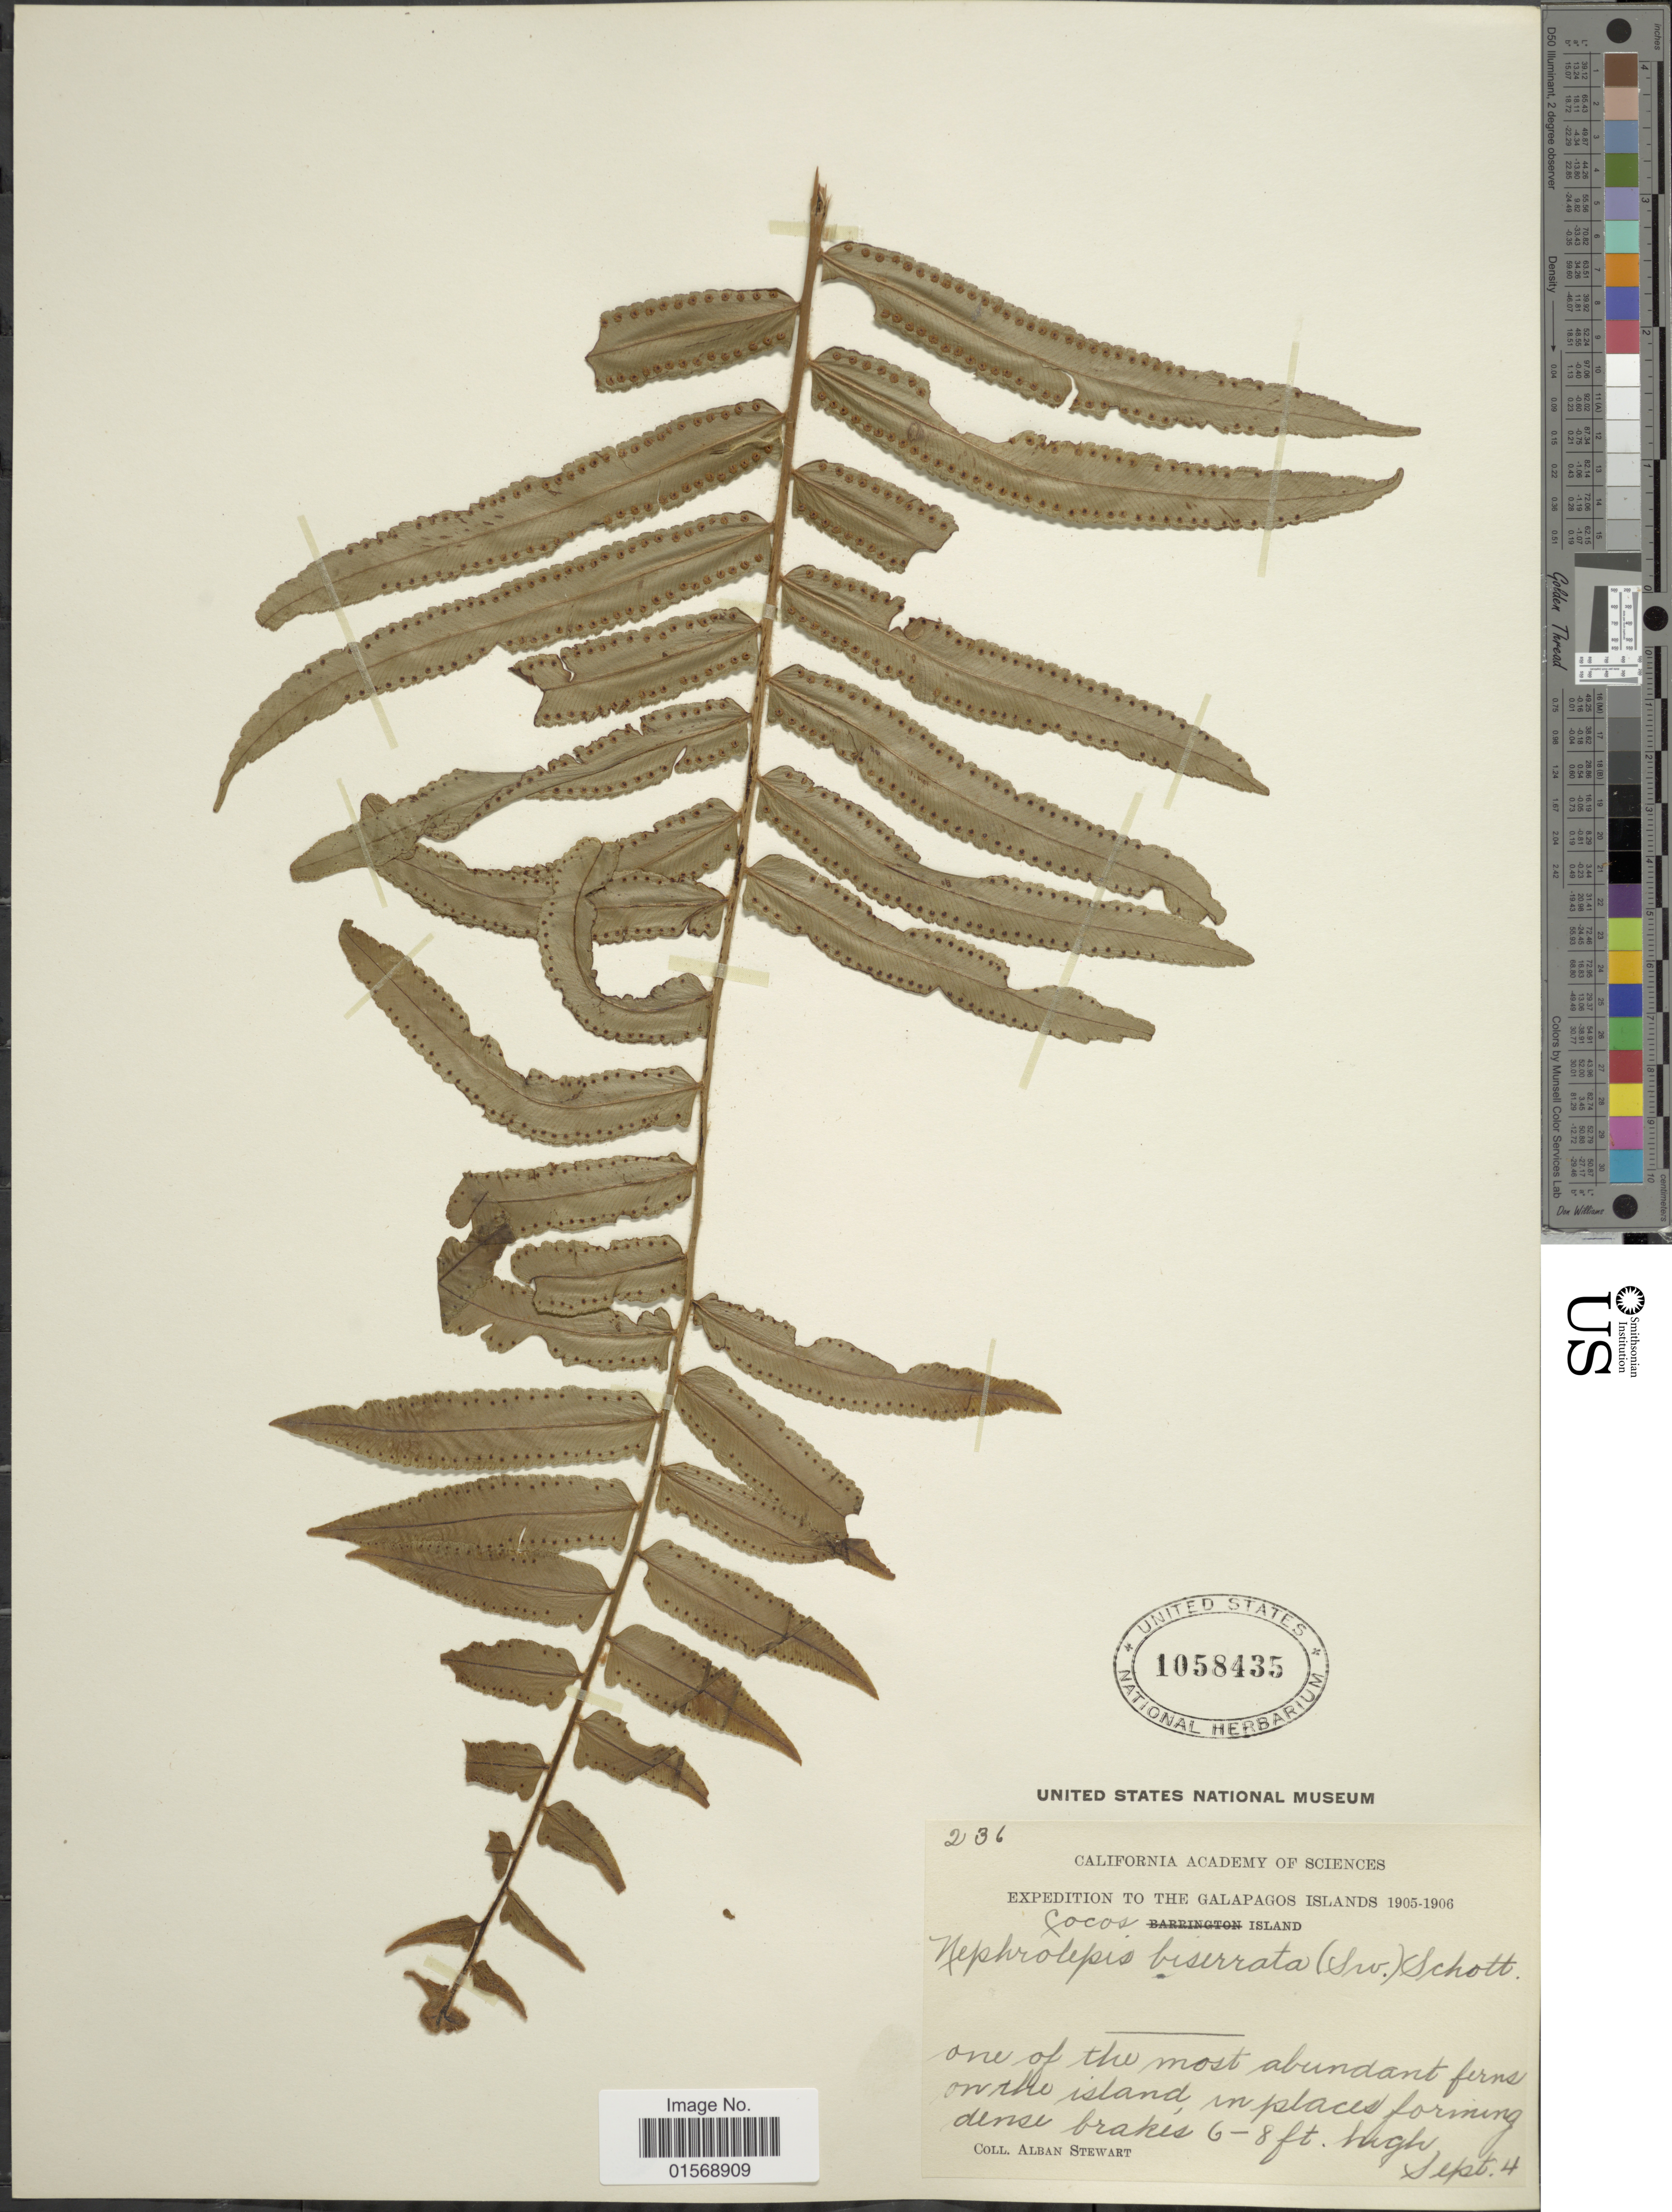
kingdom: Plantae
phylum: Tracheophyta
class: Polypodiopsida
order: Polypodiales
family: Nephrolepidaceae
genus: Nephrolepis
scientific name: Nephrolepis biserrata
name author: (Sw.) Schott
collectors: A. Stewart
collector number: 236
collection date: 1905-09-04/1906-09-04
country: Costa Rica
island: Cocos Island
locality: Cocos Island.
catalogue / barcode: US 1058435